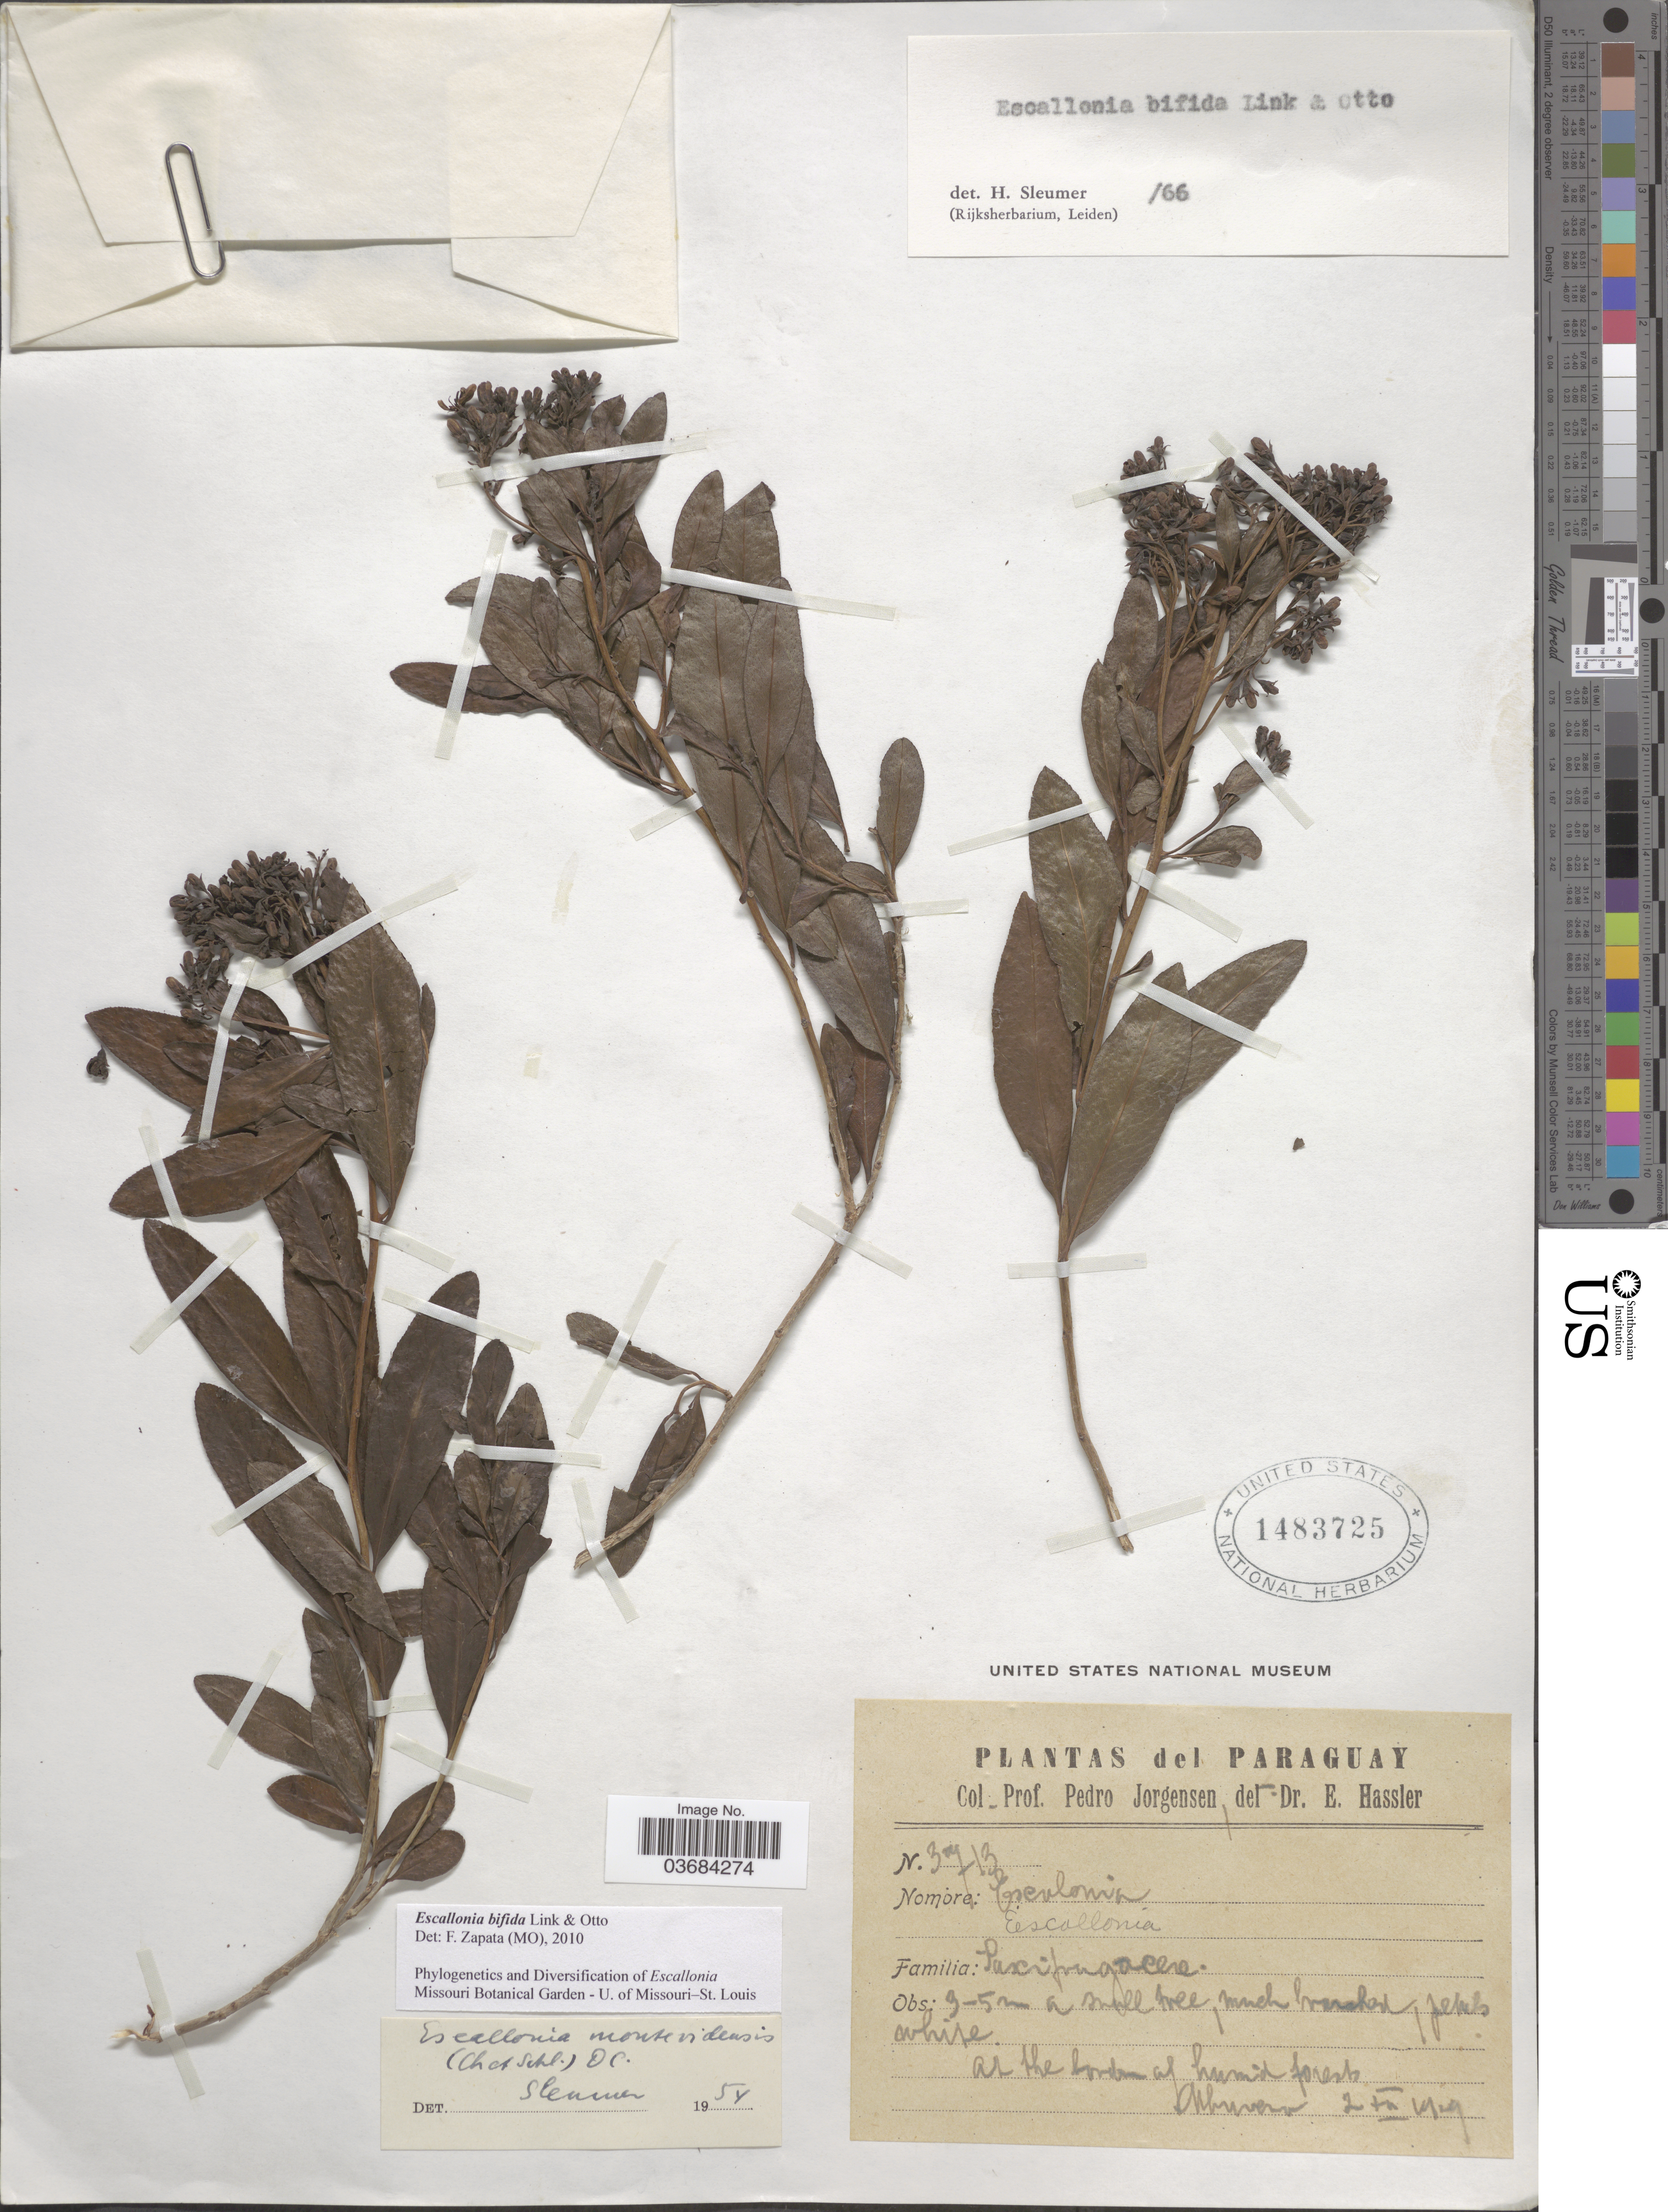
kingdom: Plantae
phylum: Tracheophyta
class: Magnoliopsida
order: Escalloniales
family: Escalloniaceae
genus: Escallonia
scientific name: Escallonia bifida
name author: Link & Otto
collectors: P. Jörgensen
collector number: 3713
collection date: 1929-12-02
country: Paraguay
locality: At the border of humid forests. Mbureru [interpreted]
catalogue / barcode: US 1483725